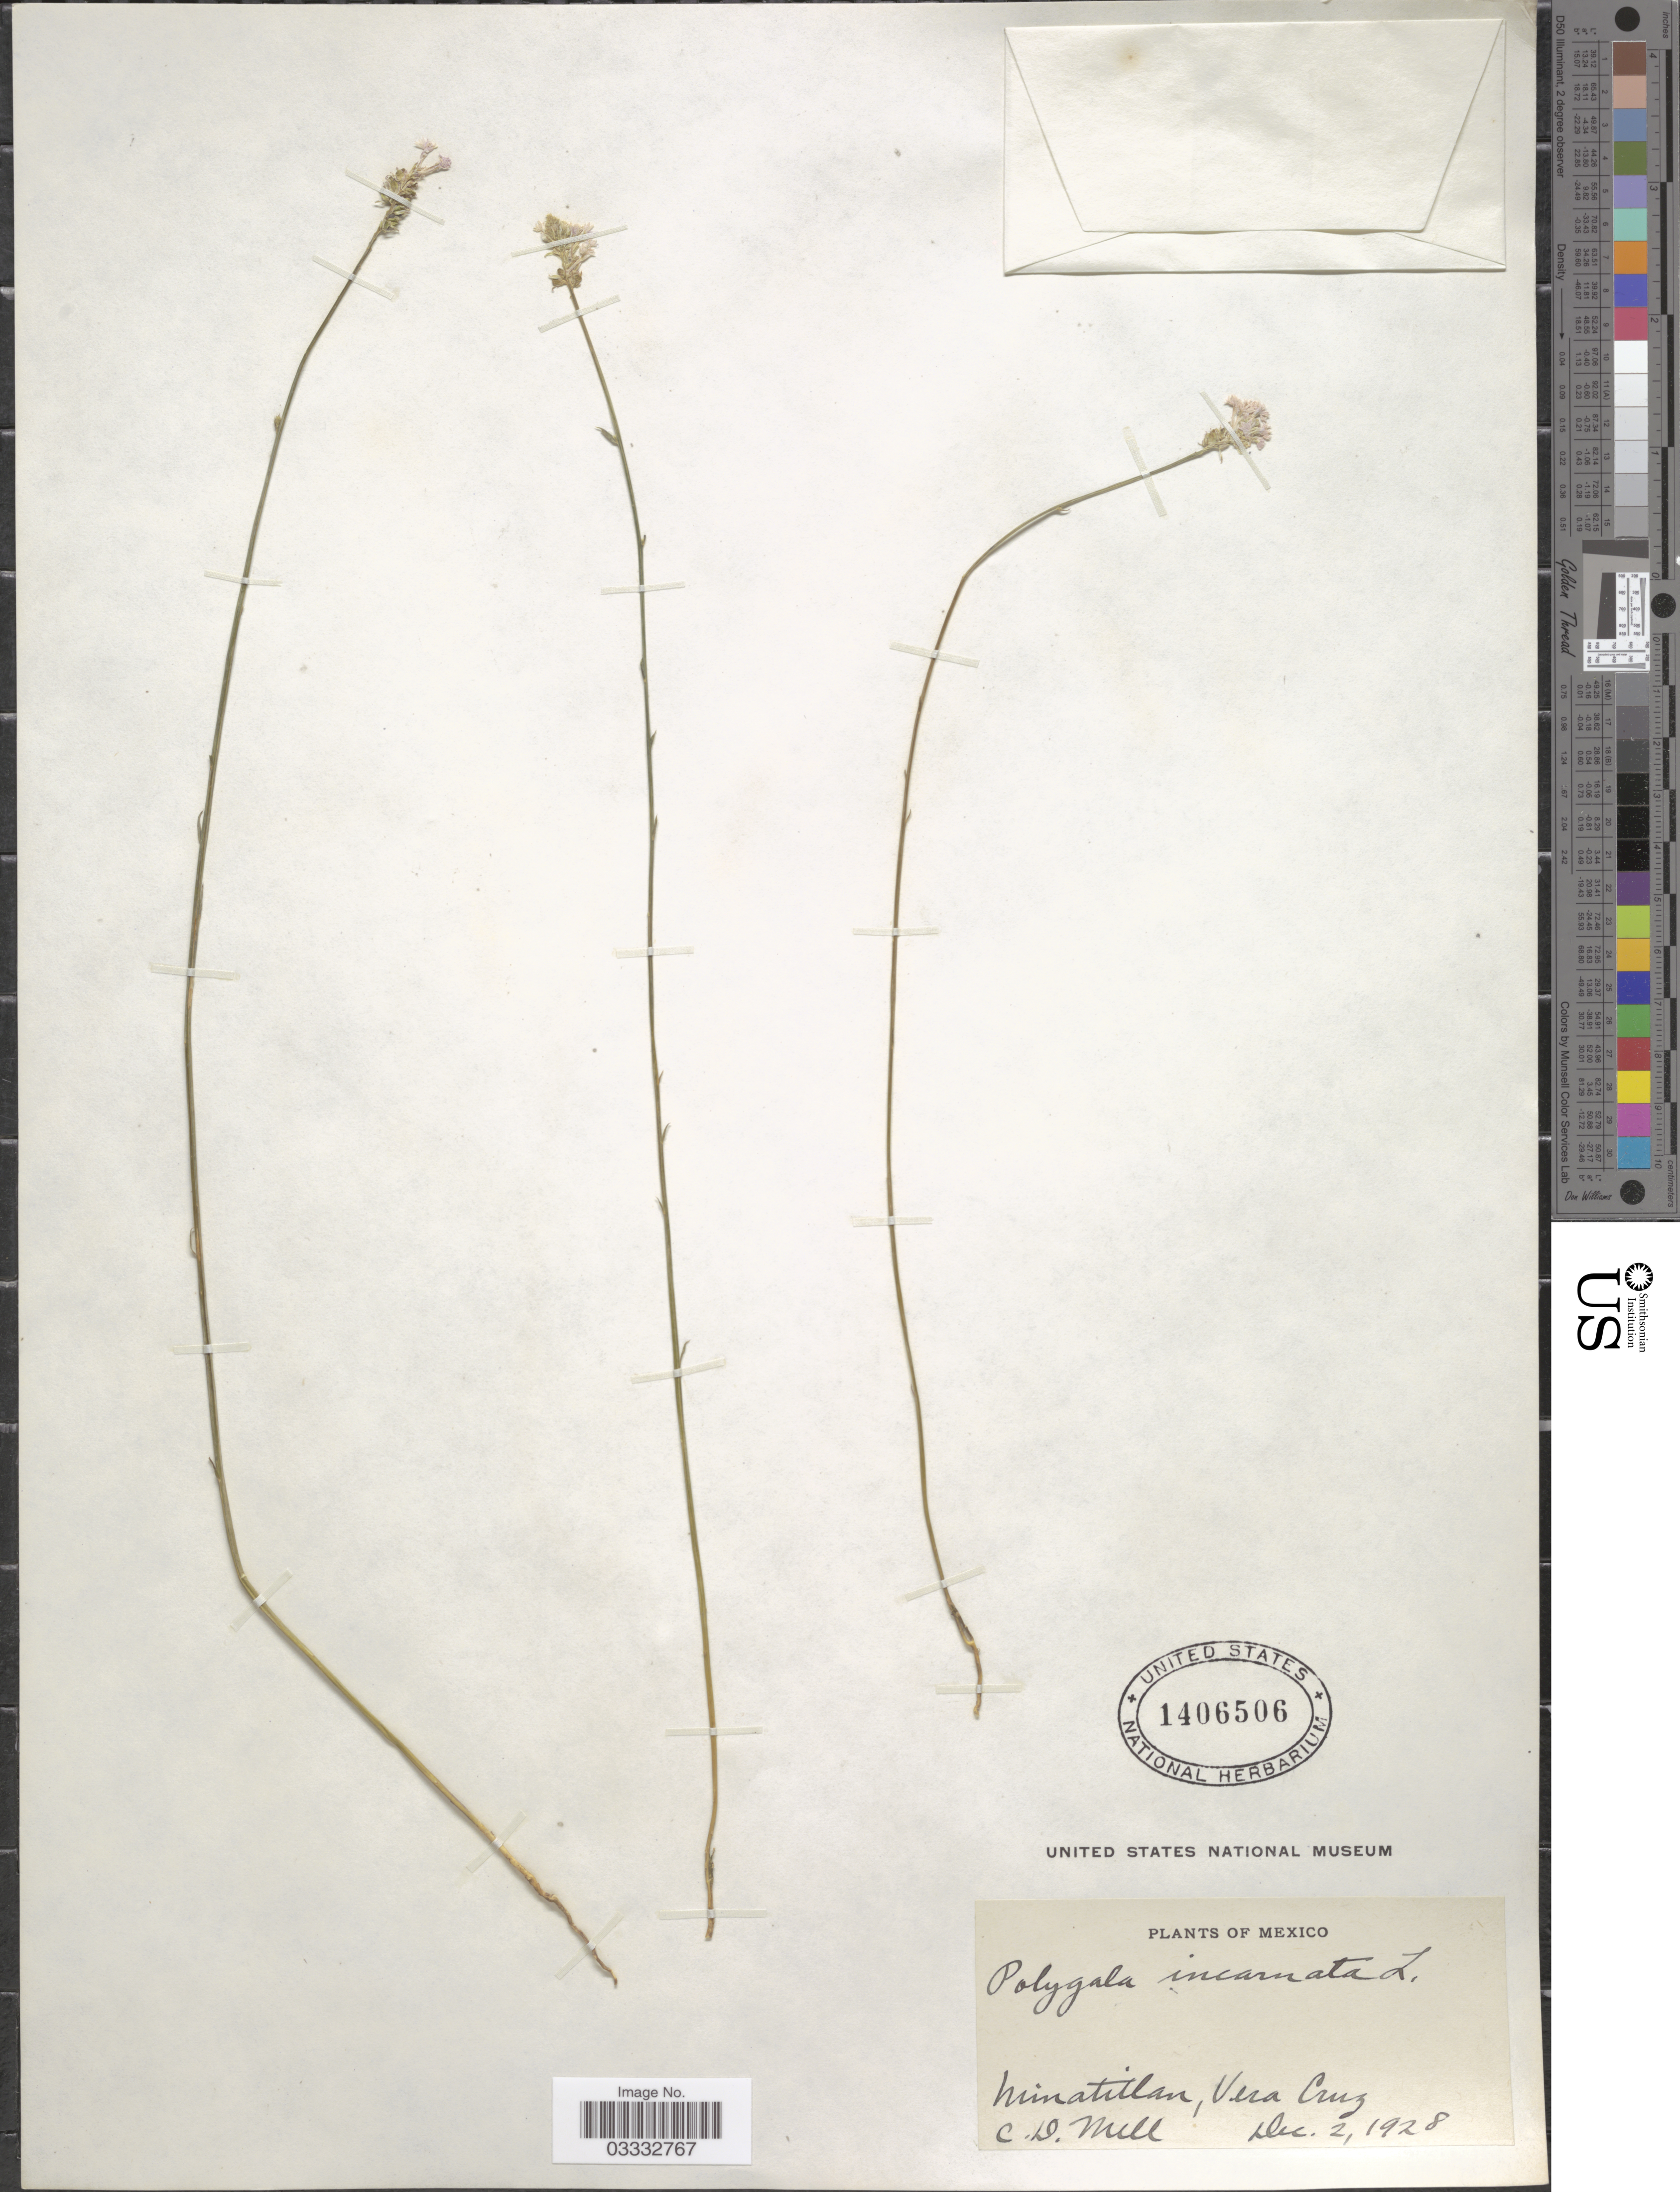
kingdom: Plantae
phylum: Tracheophyta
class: Magnoliopsida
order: Fabales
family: Polygalaceae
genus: Polygala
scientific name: Polygala incarnata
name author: L.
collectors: C. D. Mell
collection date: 1928-12-02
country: Mexico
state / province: Veracruz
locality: Minatitlan, Vera Cruz.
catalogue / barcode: US 1406506